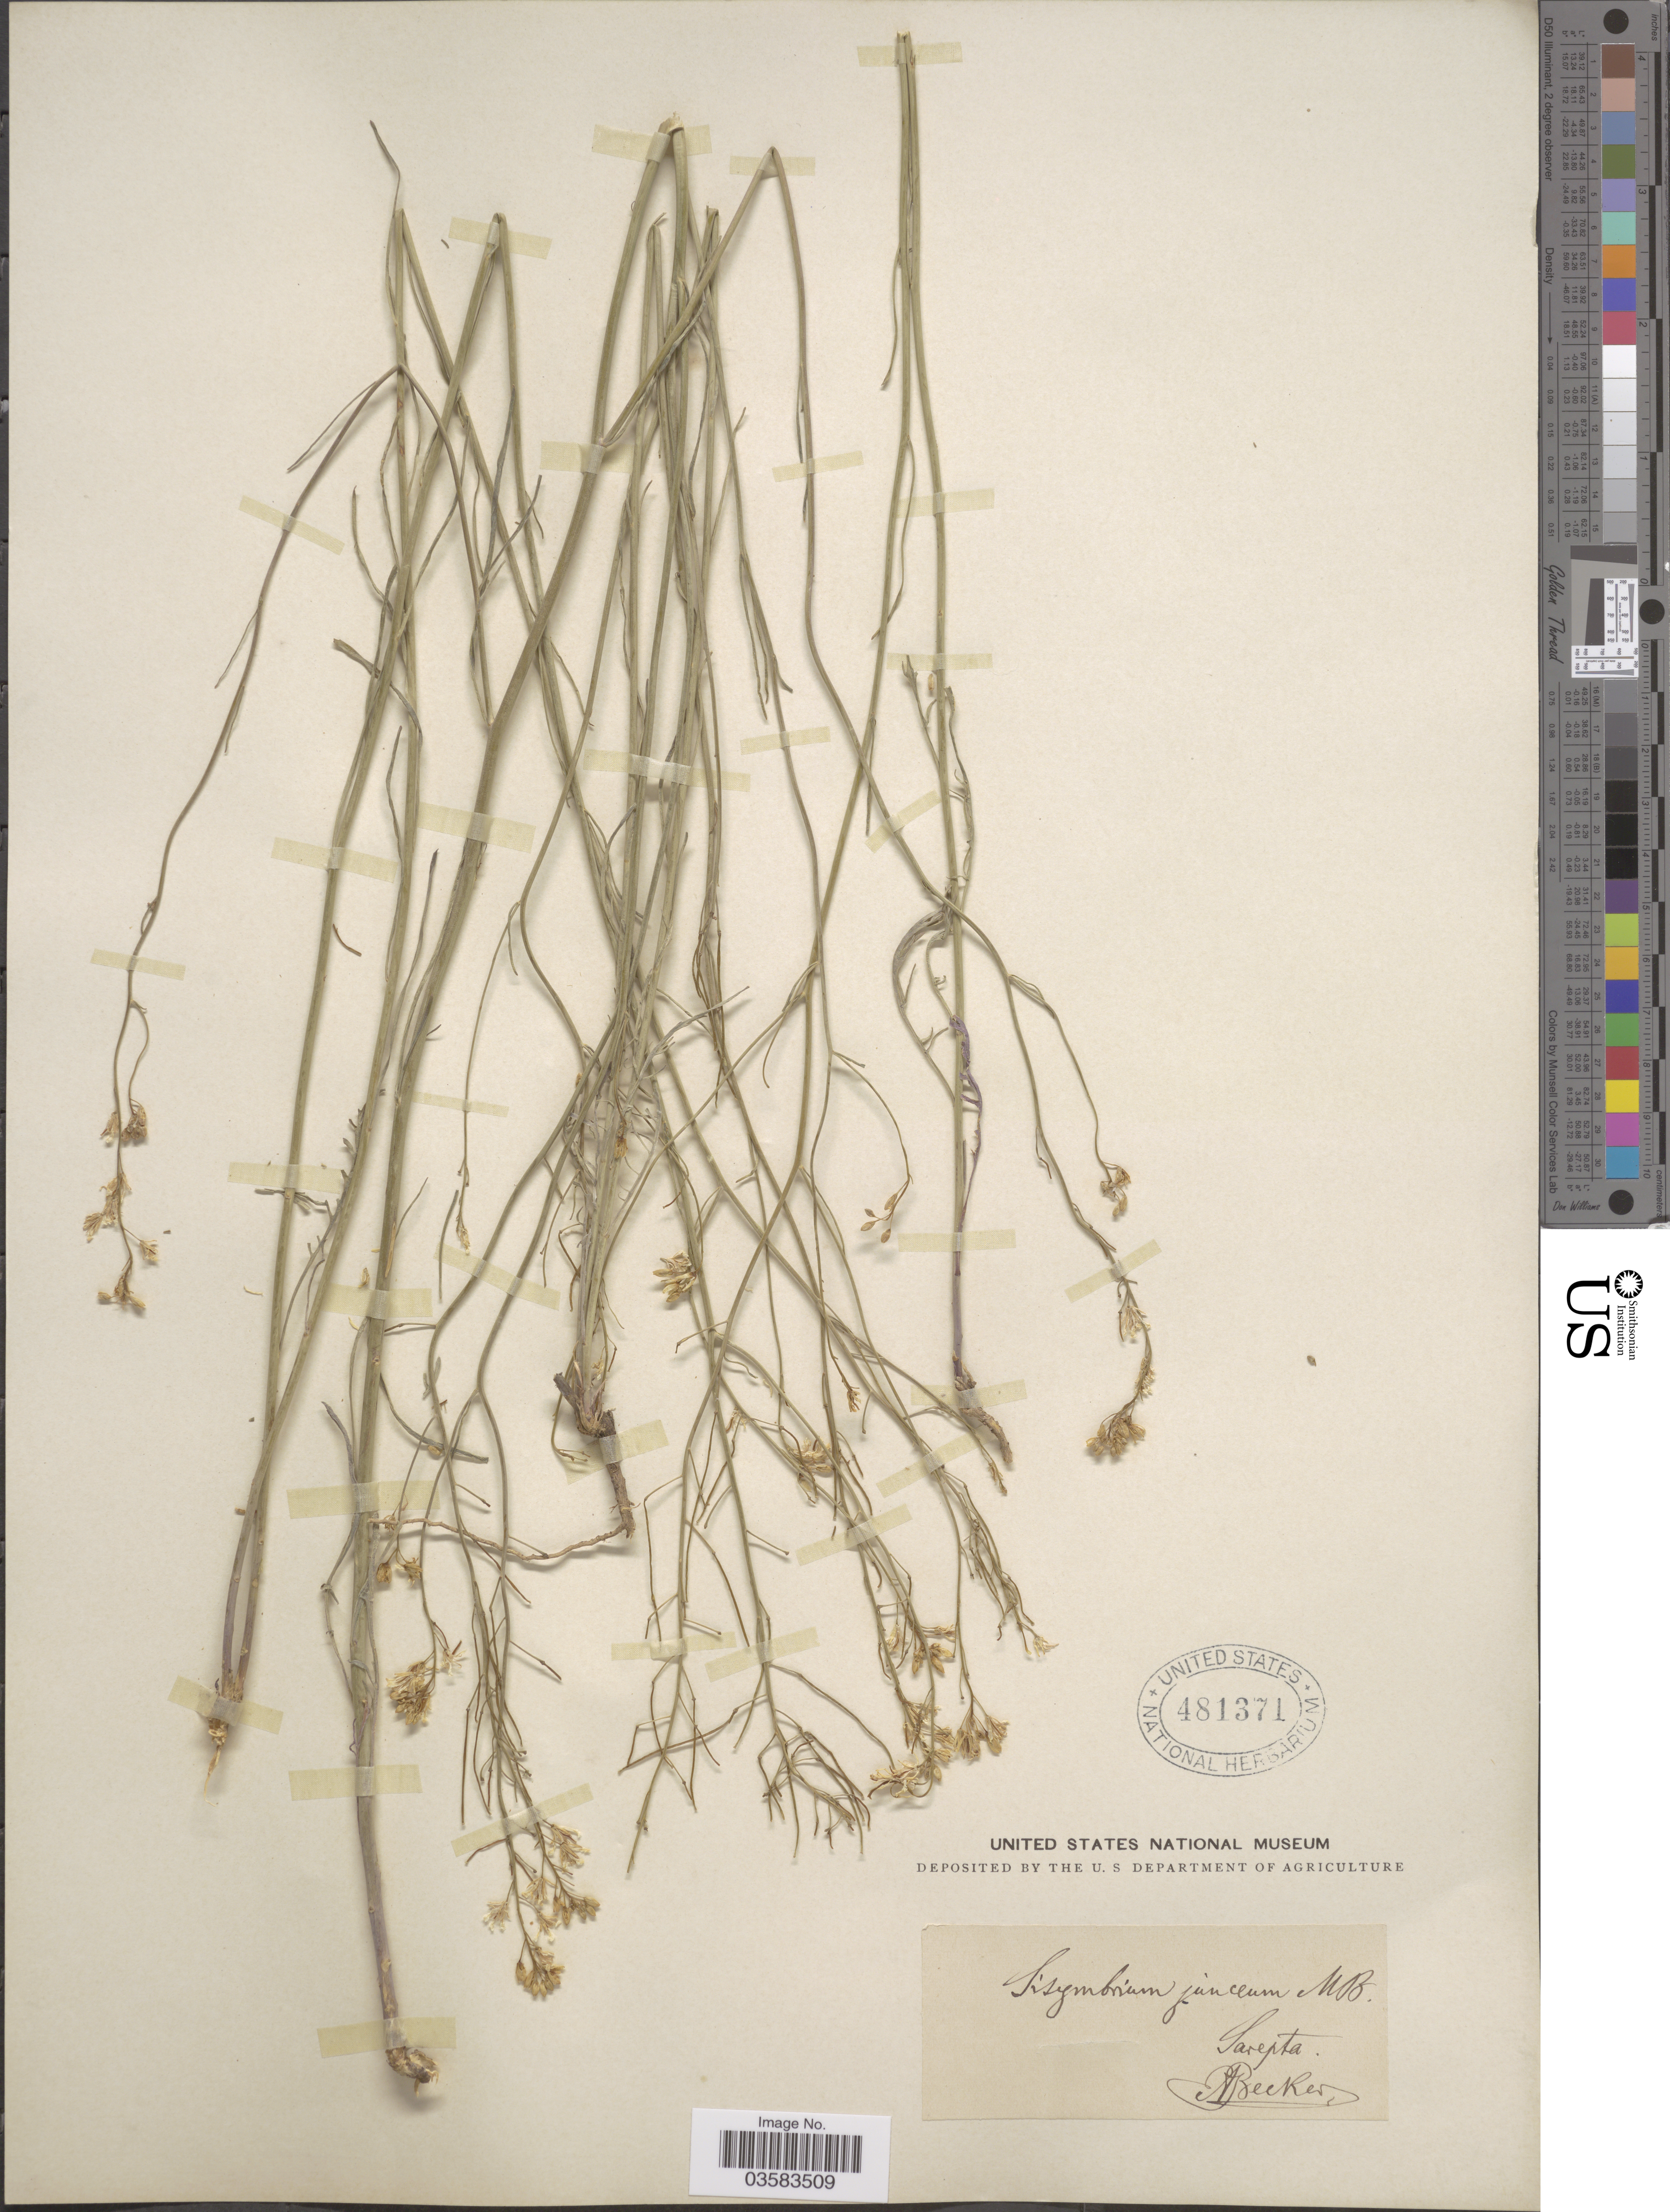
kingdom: Plantae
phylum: Tracheophyta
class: Magnoliopsida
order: Brassicales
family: Brassicaceae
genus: Sisymbrium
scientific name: Sisymbrium junceum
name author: Molk.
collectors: A. Becker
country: Russian Federation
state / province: Volgograd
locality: Sarepta.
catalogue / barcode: US 481371